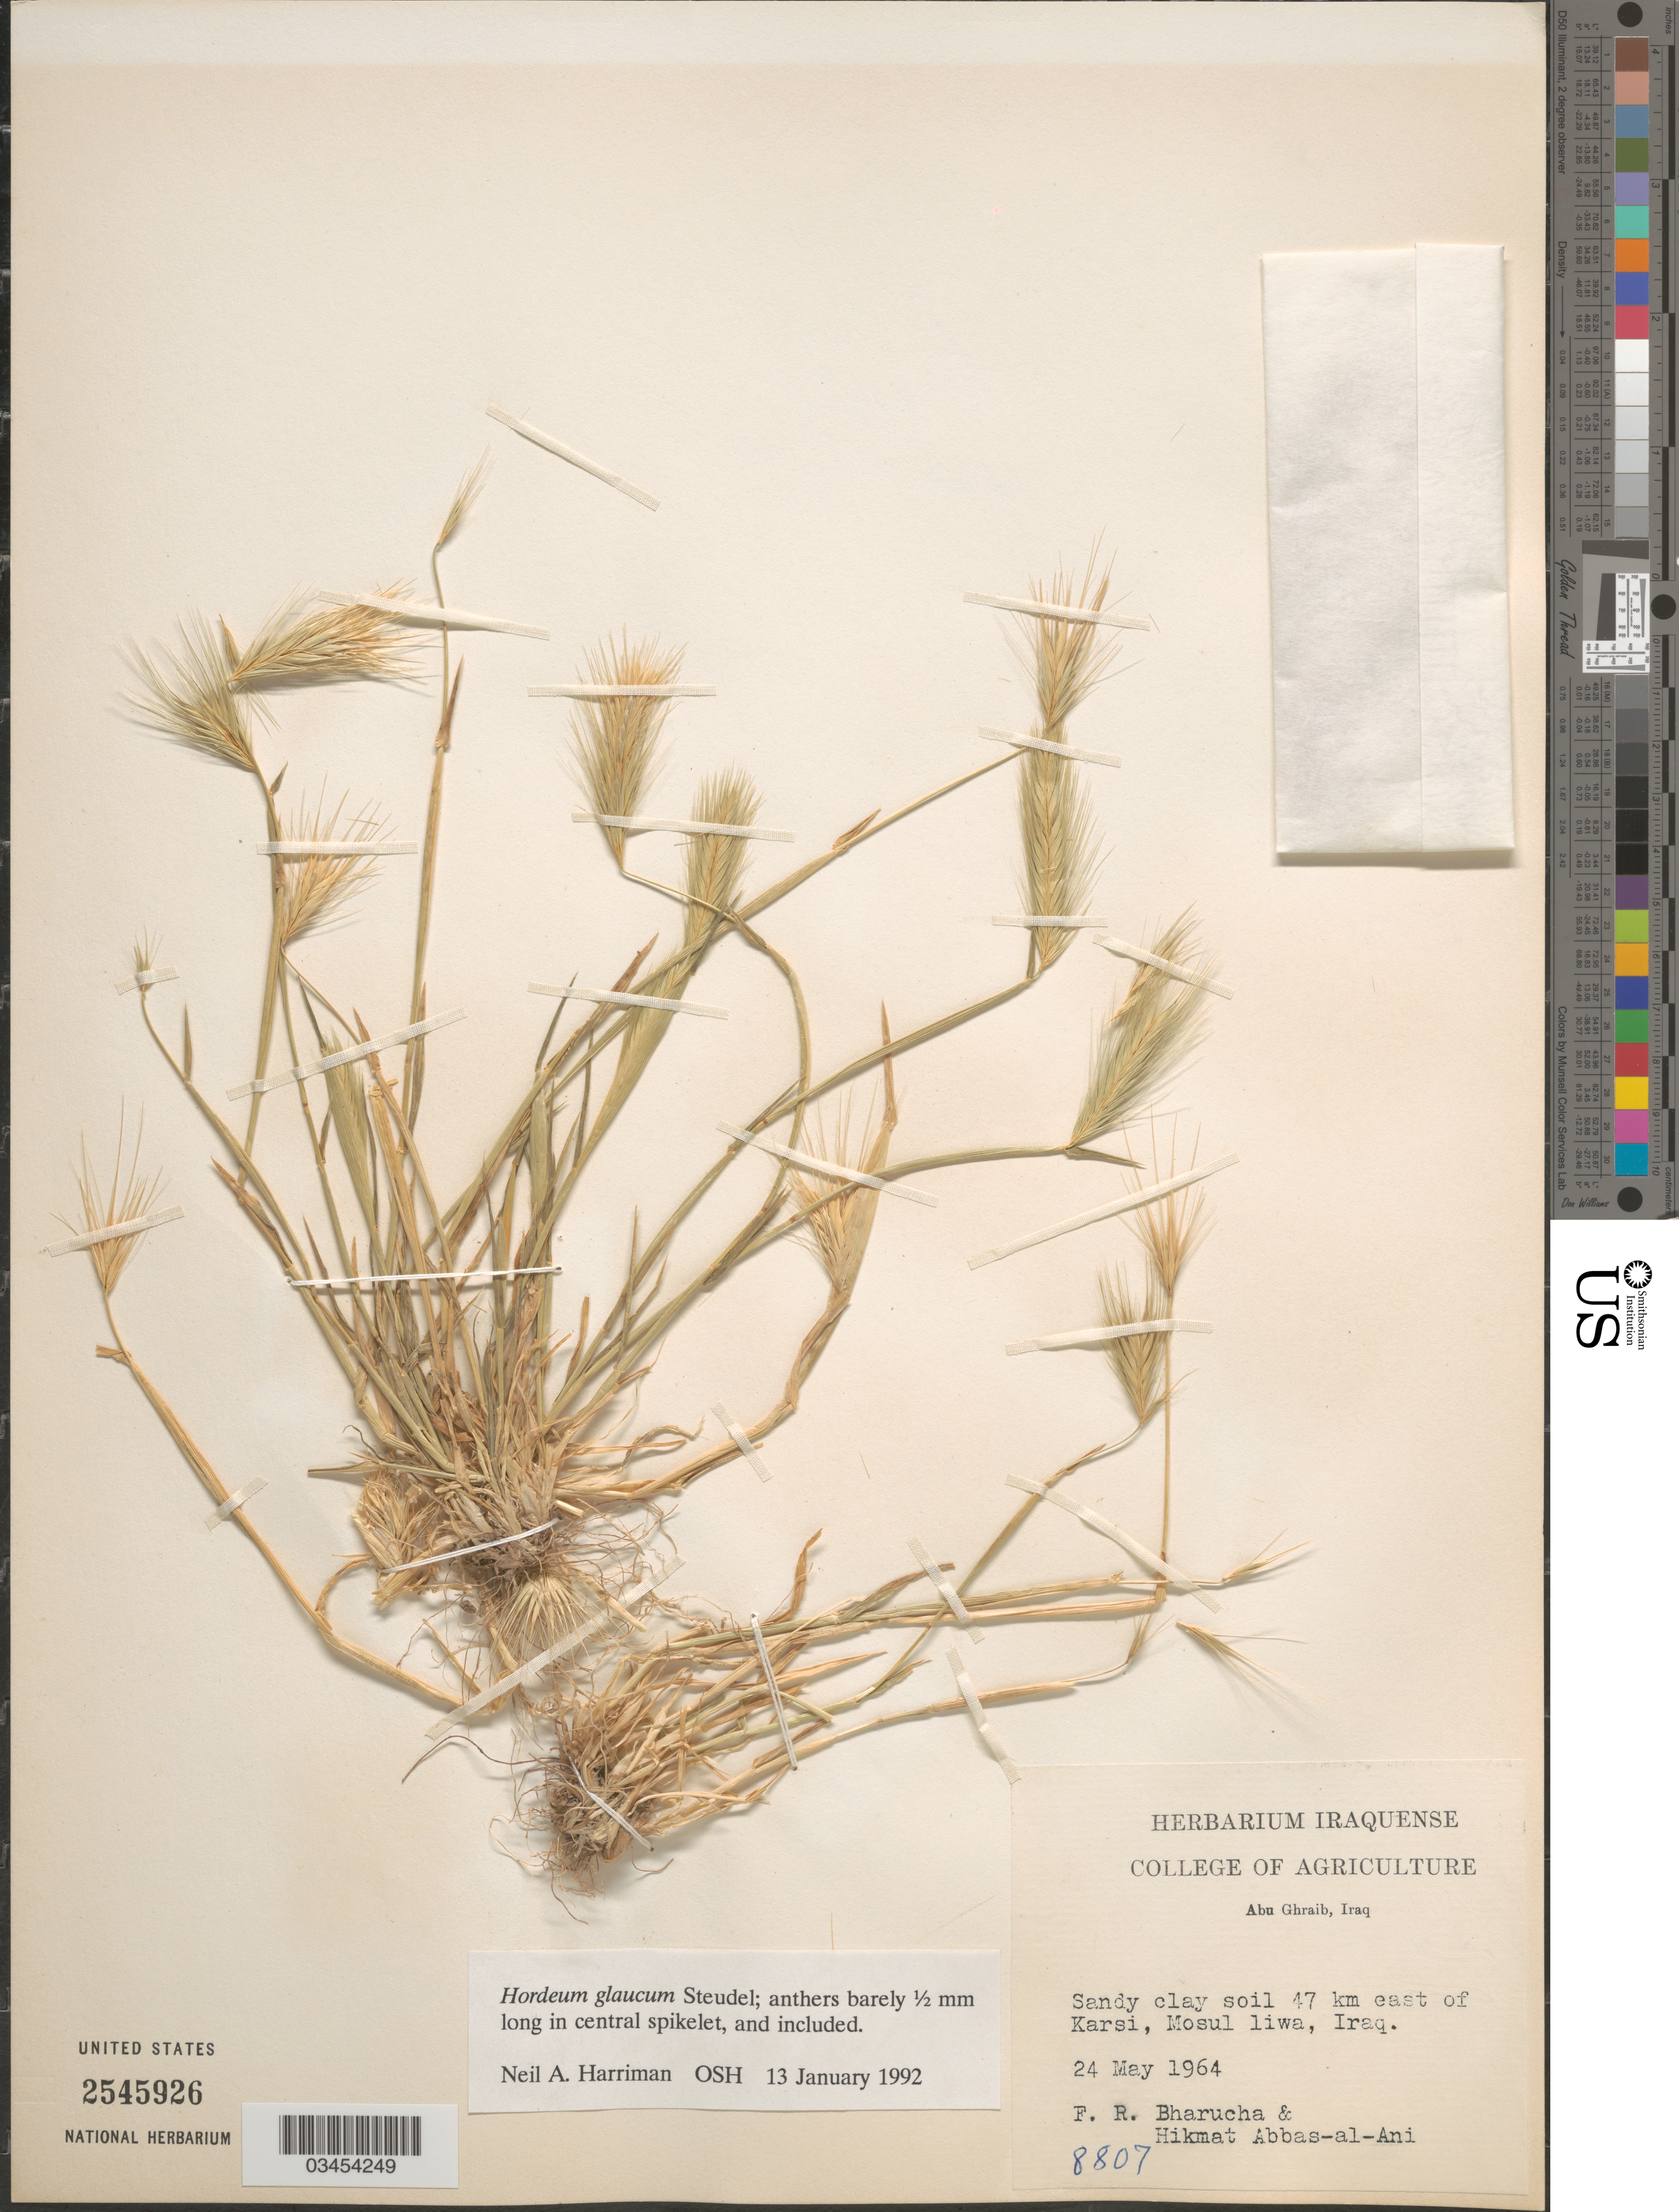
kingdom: Plantae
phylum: Tracheophyta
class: Liliopsida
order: Poales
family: Poaceae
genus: Hordeum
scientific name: Hordeum murinum subsp. glaucum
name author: (Steud.) Tzvelev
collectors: F. Bharucha & H. Abbas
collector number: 8807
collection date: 1964-05-24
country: Iraq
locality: Sandy clay soil 47 km east of Karsi, Mosul liwa.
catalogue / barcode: US 2545926